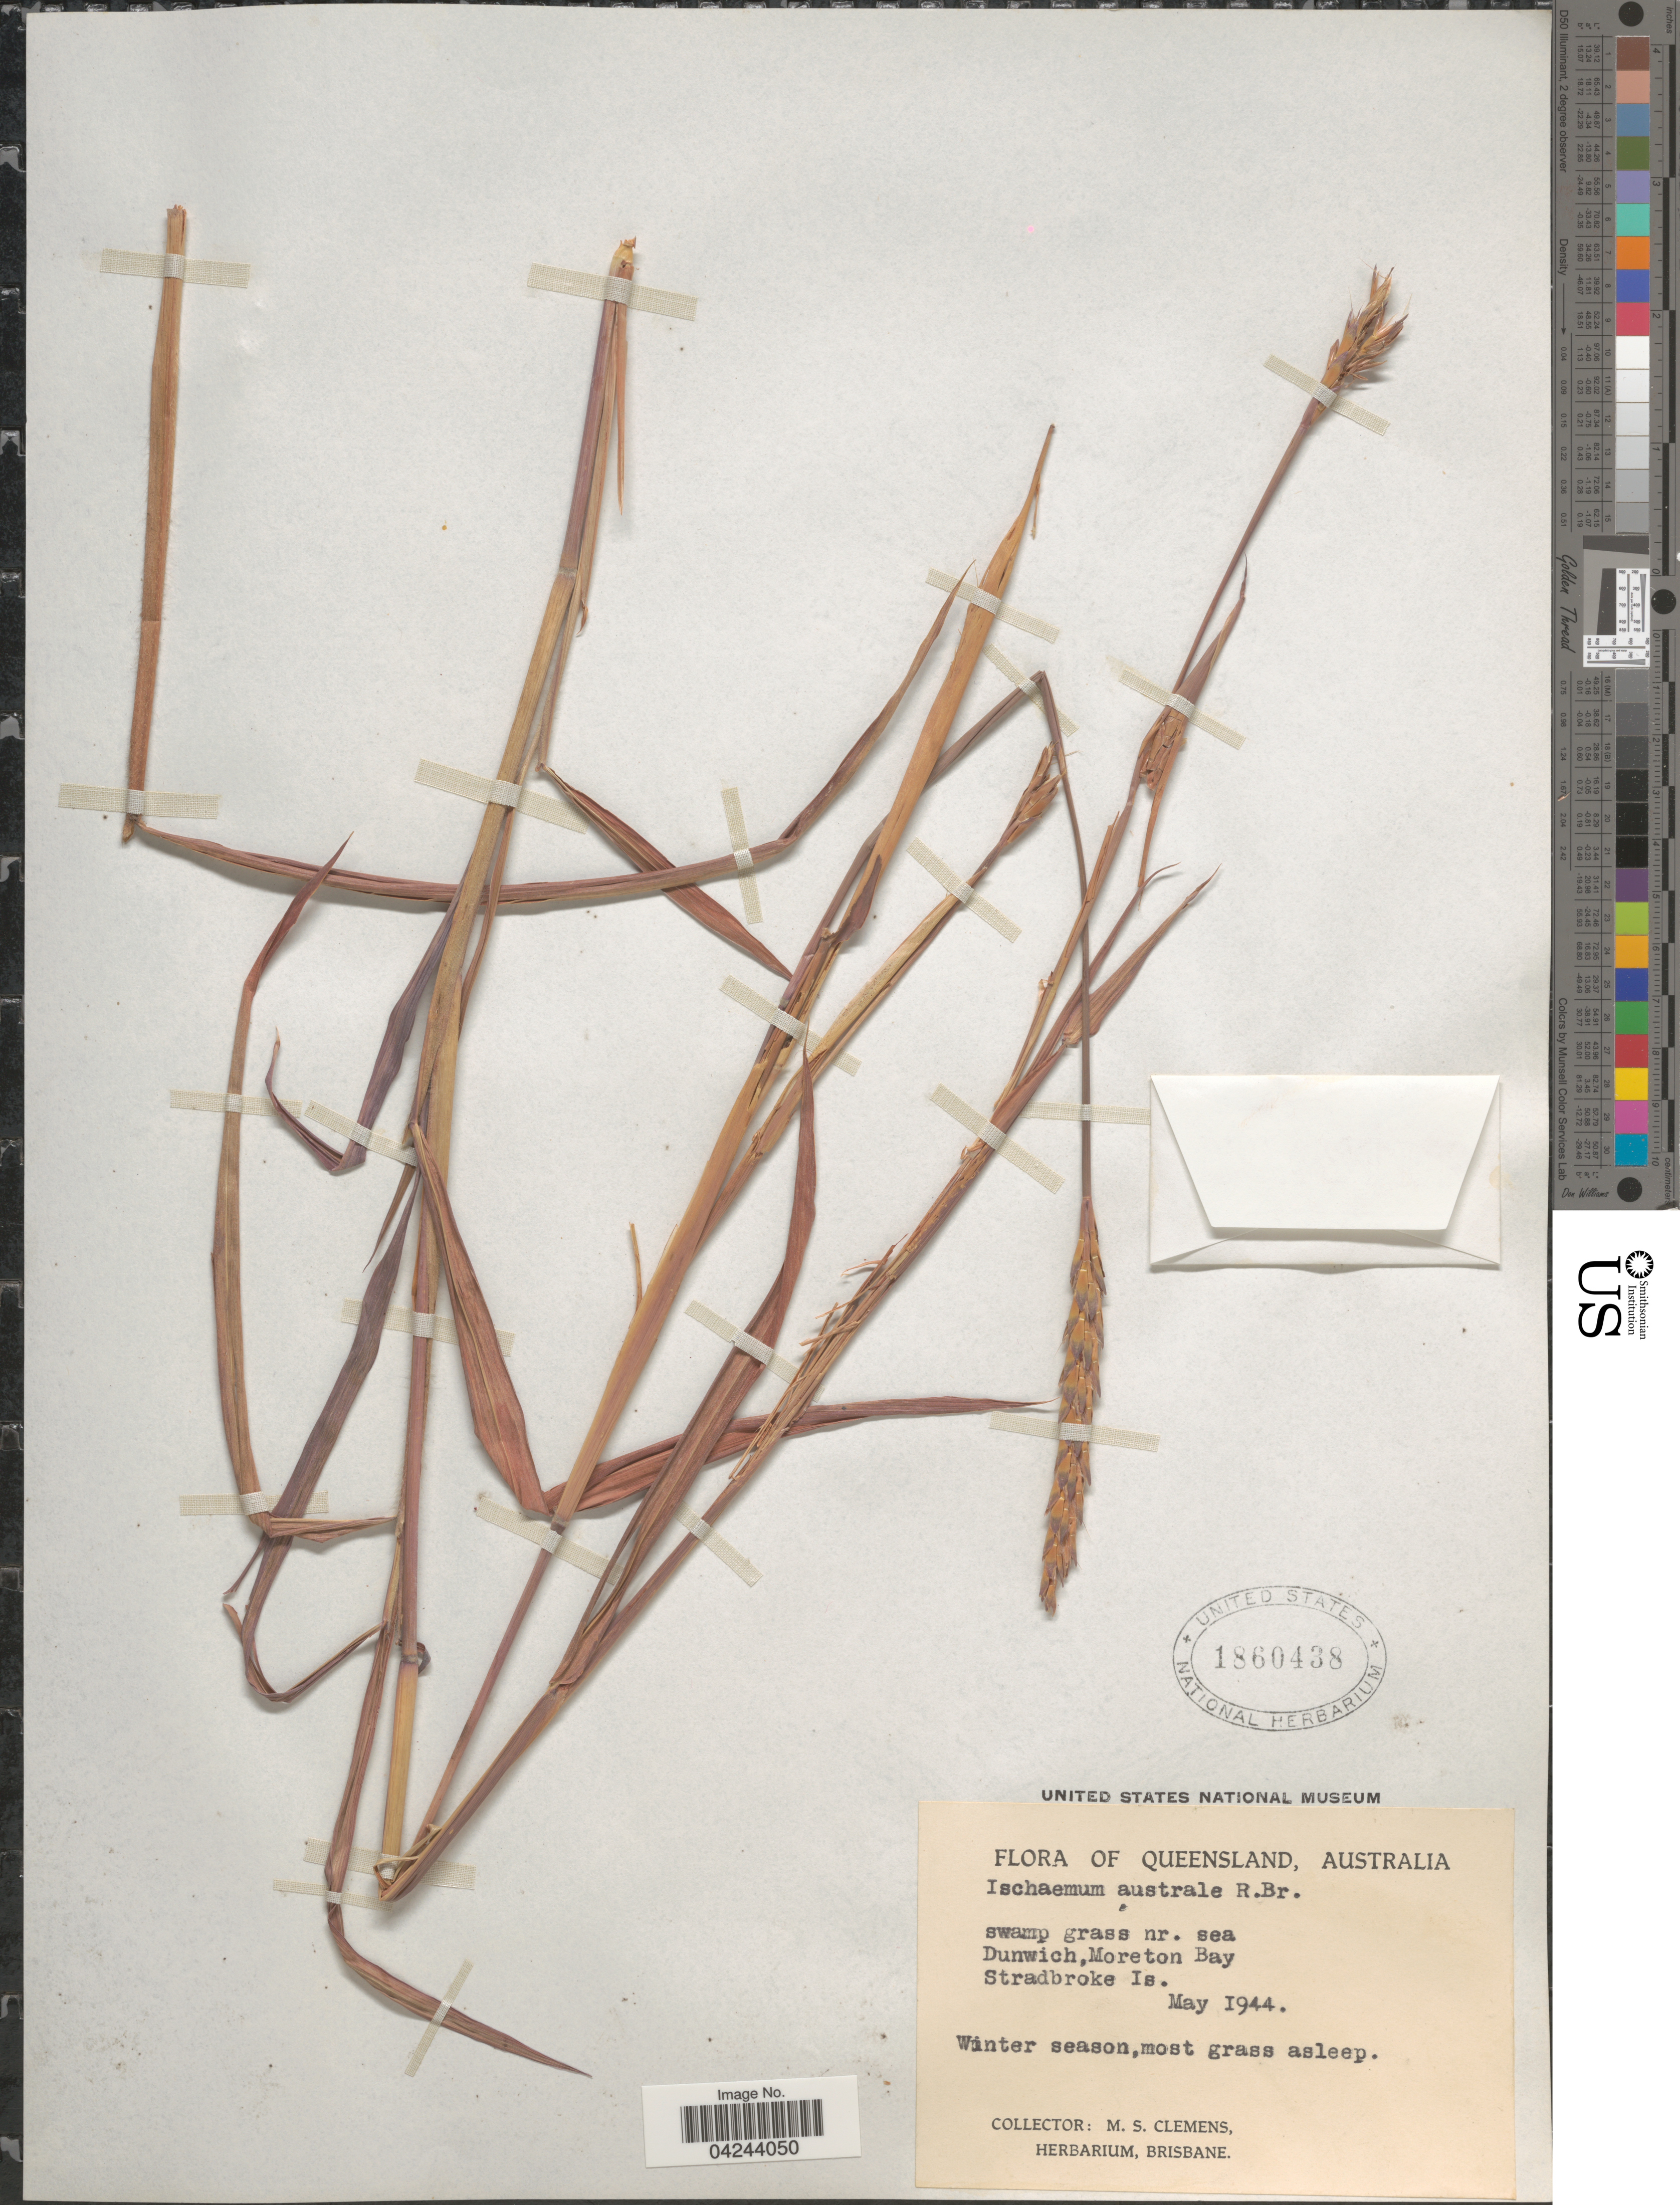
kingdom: Plantae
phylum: Tracheophyta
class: Liliopsida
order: Poales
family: Poaceae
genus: Ischaemum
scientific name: Ischaemum australe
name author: R. Br.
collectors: M. S. Clemens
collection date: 1944-05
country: Australia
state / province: Queensland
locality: Nr. sea Dunwich, Moreton Bay. Stradbroke Is.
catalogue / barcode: US 1860438